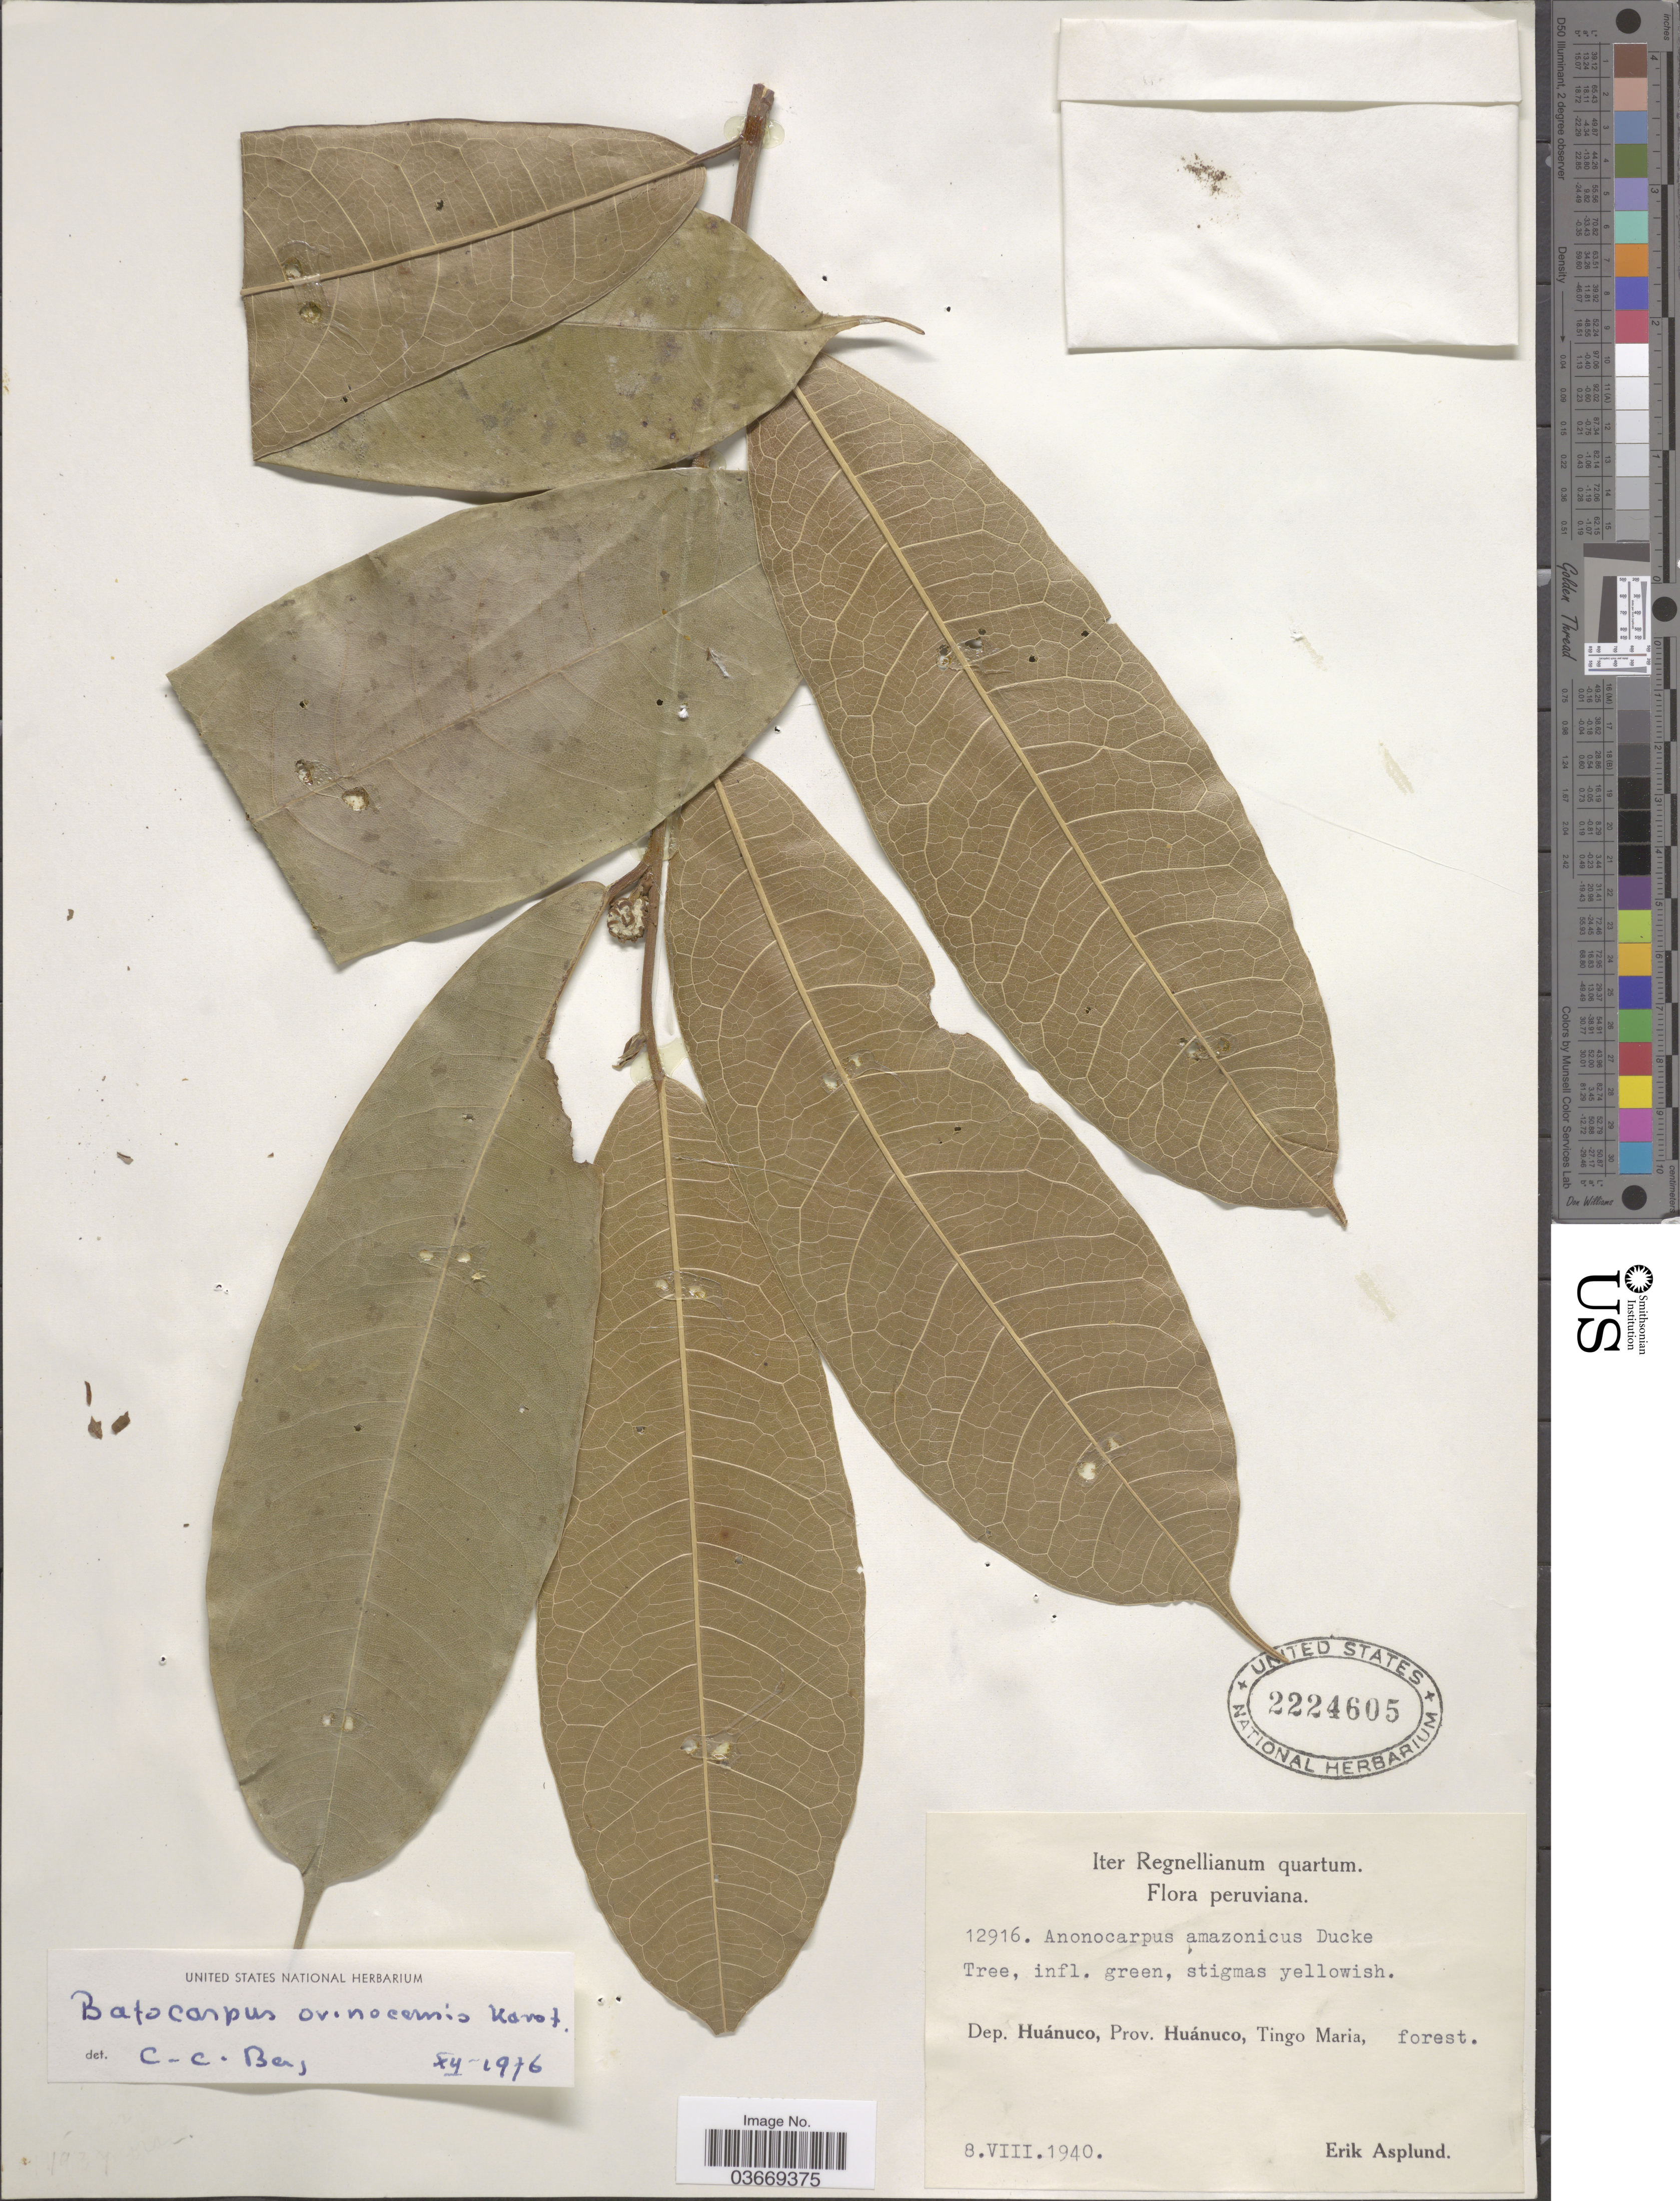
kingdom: Plantae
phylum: Tracheophyta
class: Magnoliopsida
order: Rosales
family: Moraceae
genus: Batocarpus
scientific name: Batocarpus orinocensis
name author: H. Karst.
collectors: E. Asplund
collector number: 12916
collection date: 1940-08-08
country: Peru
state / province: Huánuco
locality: Dep. Huánuco, Tingo Maria, forest.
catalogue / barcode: US 2224605